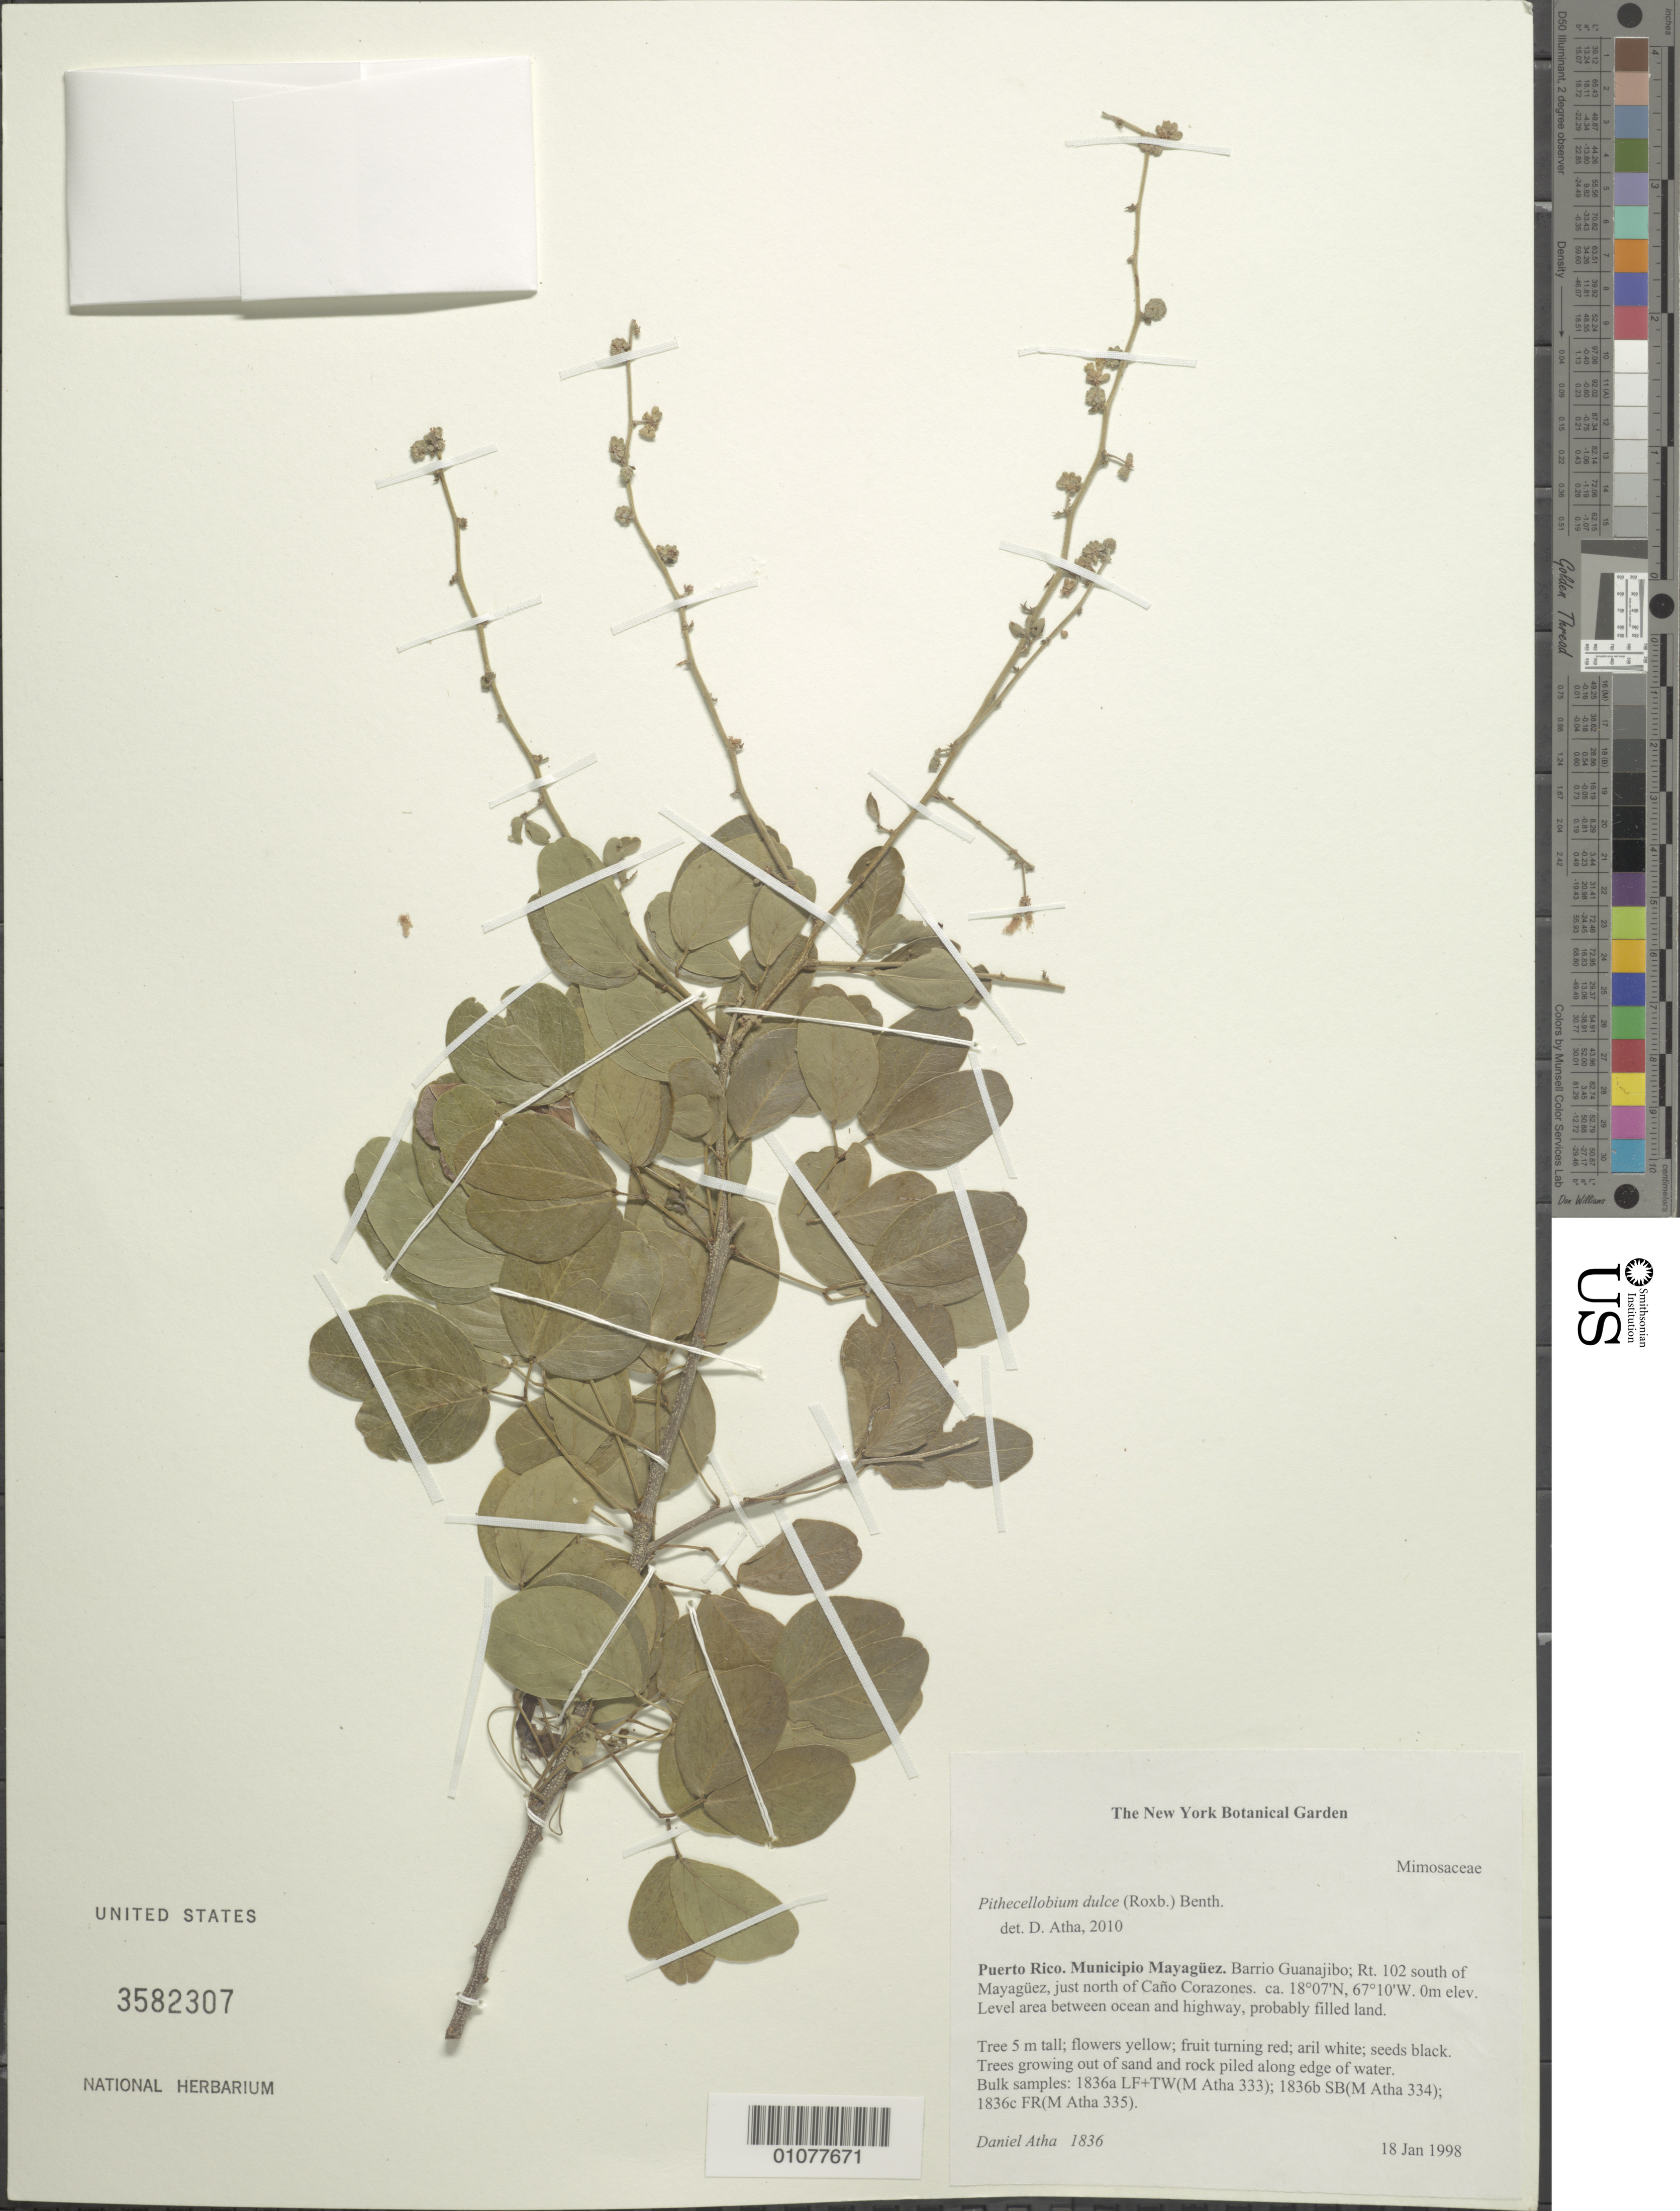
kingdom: Plantae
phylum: Tracheophyta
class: Magnoliopsida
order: Fabales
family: Fabaceae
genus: Pithecellobium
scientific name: Pithecellobium dulce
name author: (Roxb.) Benth.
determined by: Atha, D.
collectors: D. Atha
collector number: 1836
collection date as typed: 18 Jan 1998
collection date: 1998-01-18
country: Puerto Rico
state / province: Mayagüez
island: Puerto Rico I.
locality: Municipio Mayagüez; Barrio Guanajibo; Rt. 102 S of Mayagüez, just N of Caño Corazones.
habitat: Level area between ocean and highway, probably filled land.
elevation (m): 0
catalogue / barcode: US 3582307